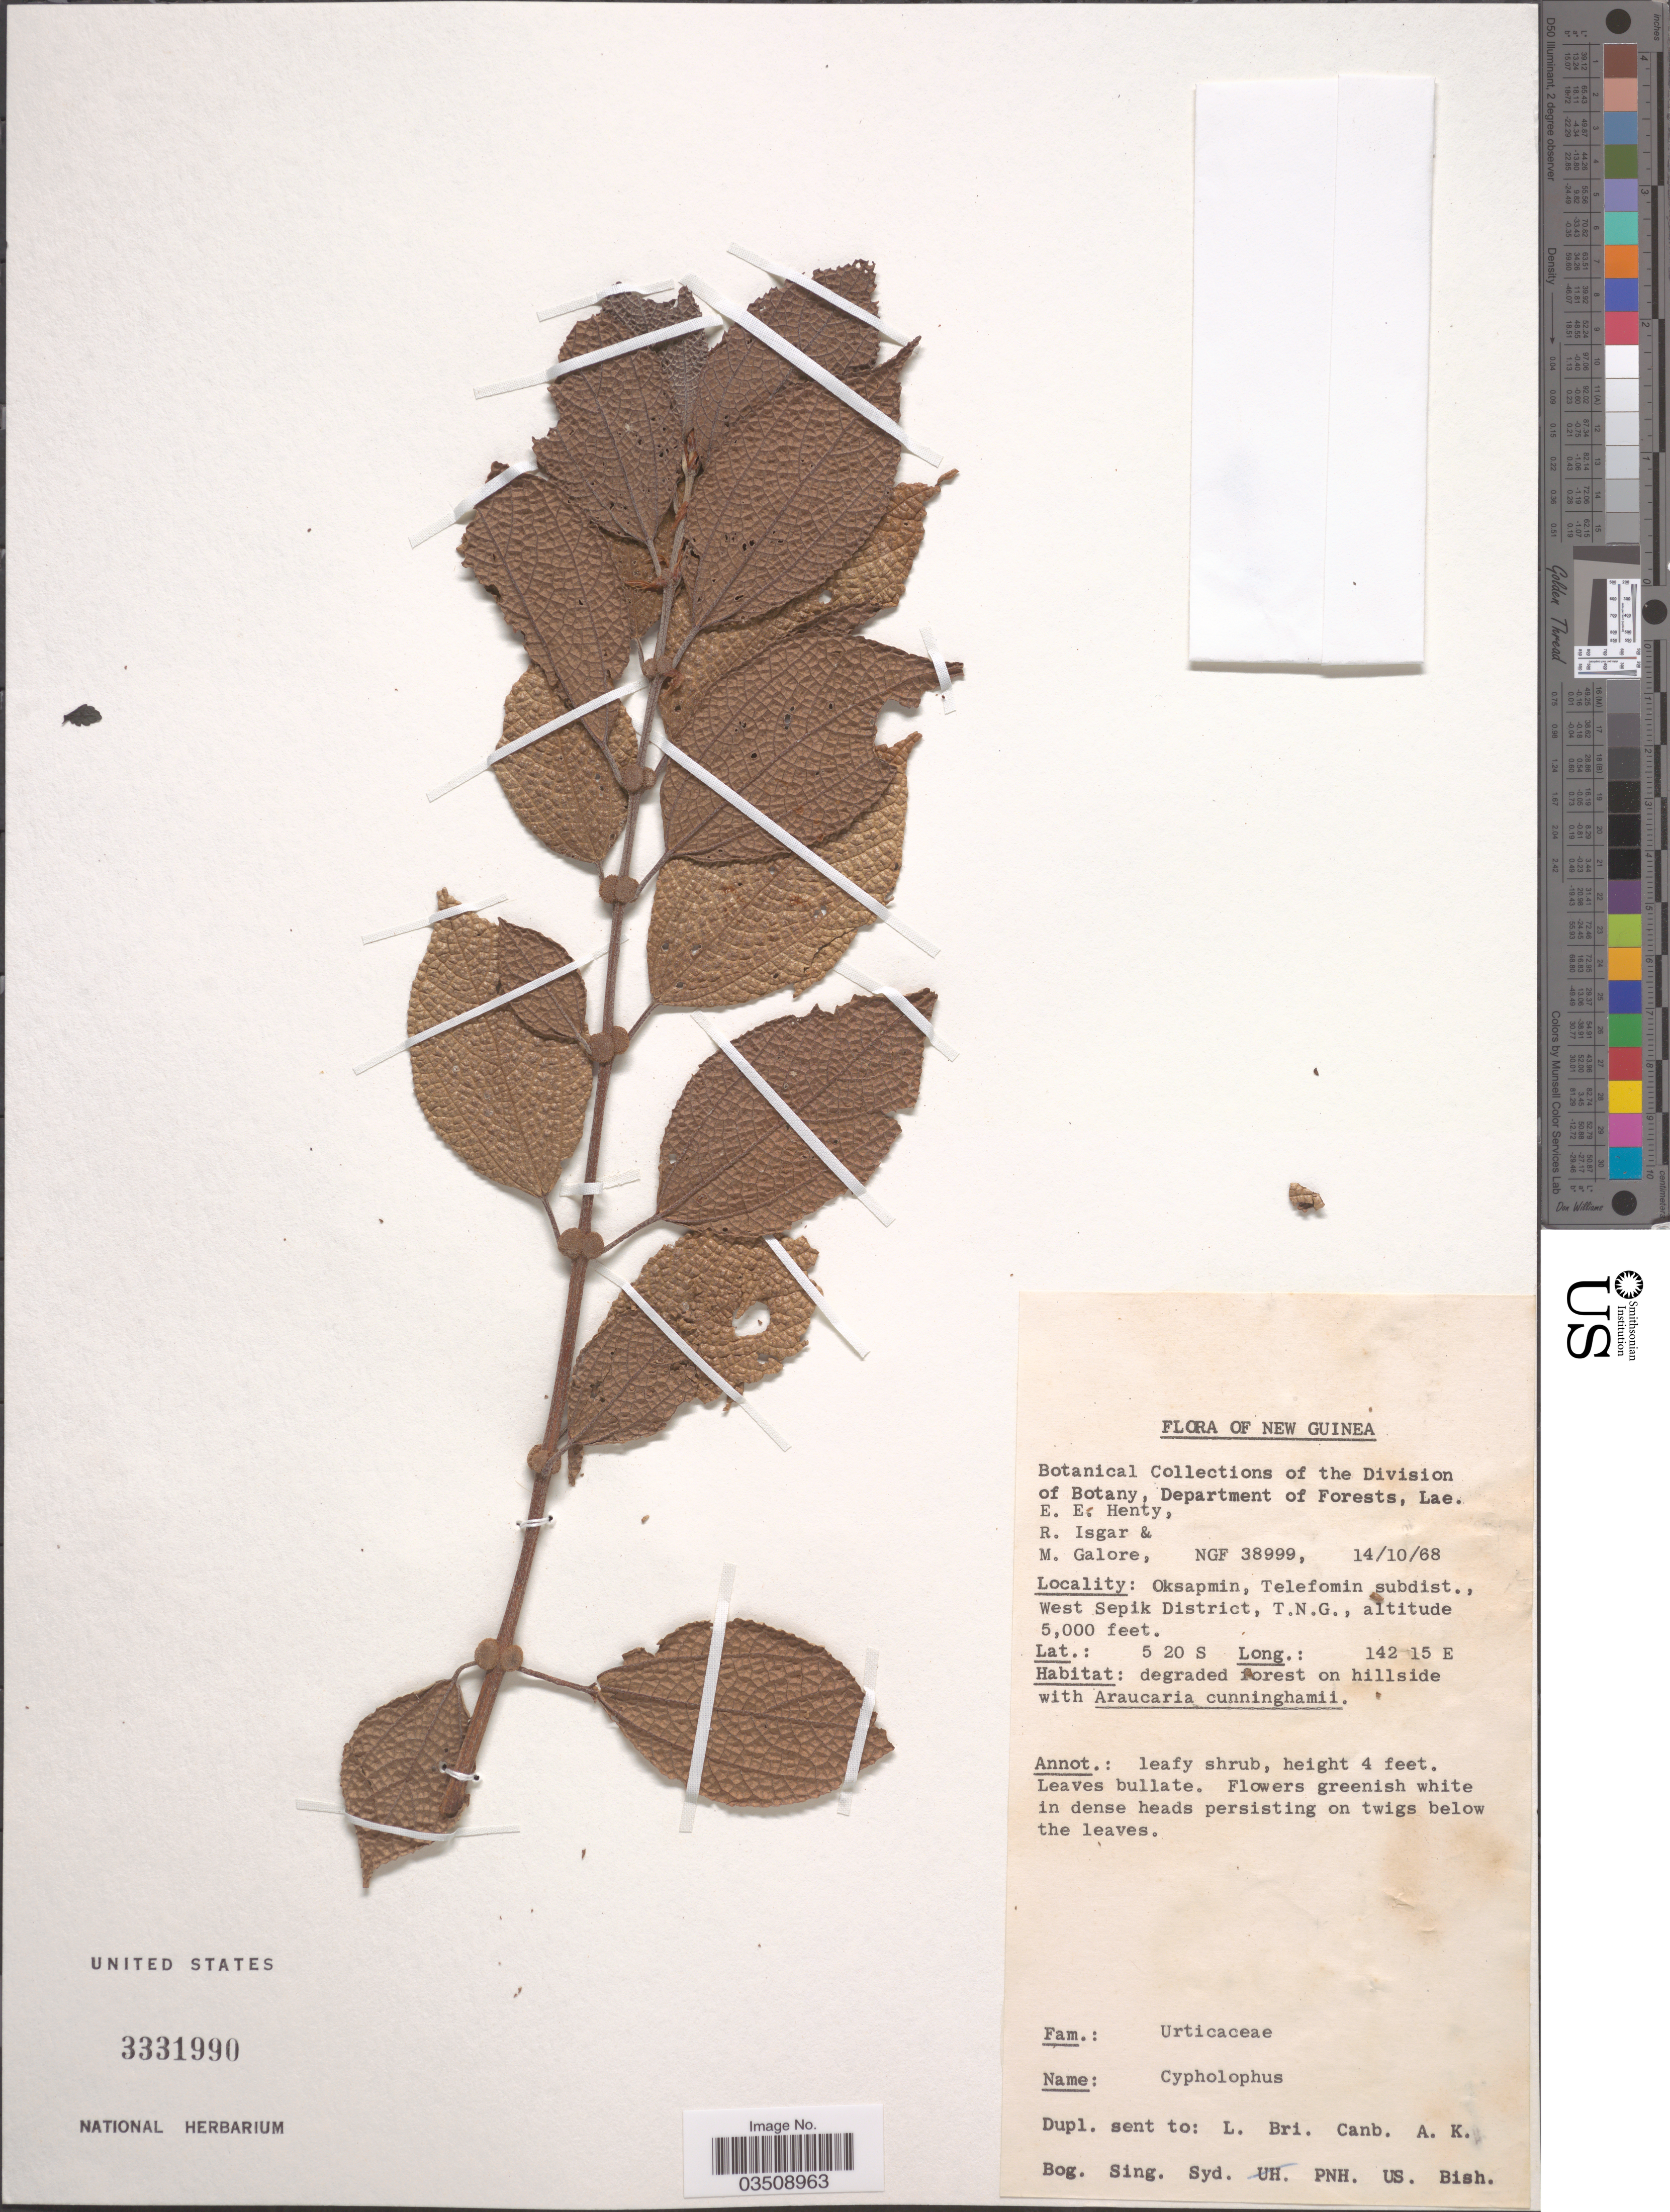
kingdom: Plantae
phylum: Tracheophyta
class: Magnoliopsida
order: Rosales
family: Urticaceae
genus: Cypholophus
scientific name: Cypholophus sp.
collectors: E. Henty, R. Isgar & M. Galore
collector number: NGF 38999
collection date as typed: Transcribed d/m/y: 14/10/68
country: Papua New Guinea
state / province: Sandaun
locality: New Guinea. Oksapmin, Telefomin subdist., West Sepik District, T.N.G.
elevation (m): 1524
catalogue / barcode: US 3331990